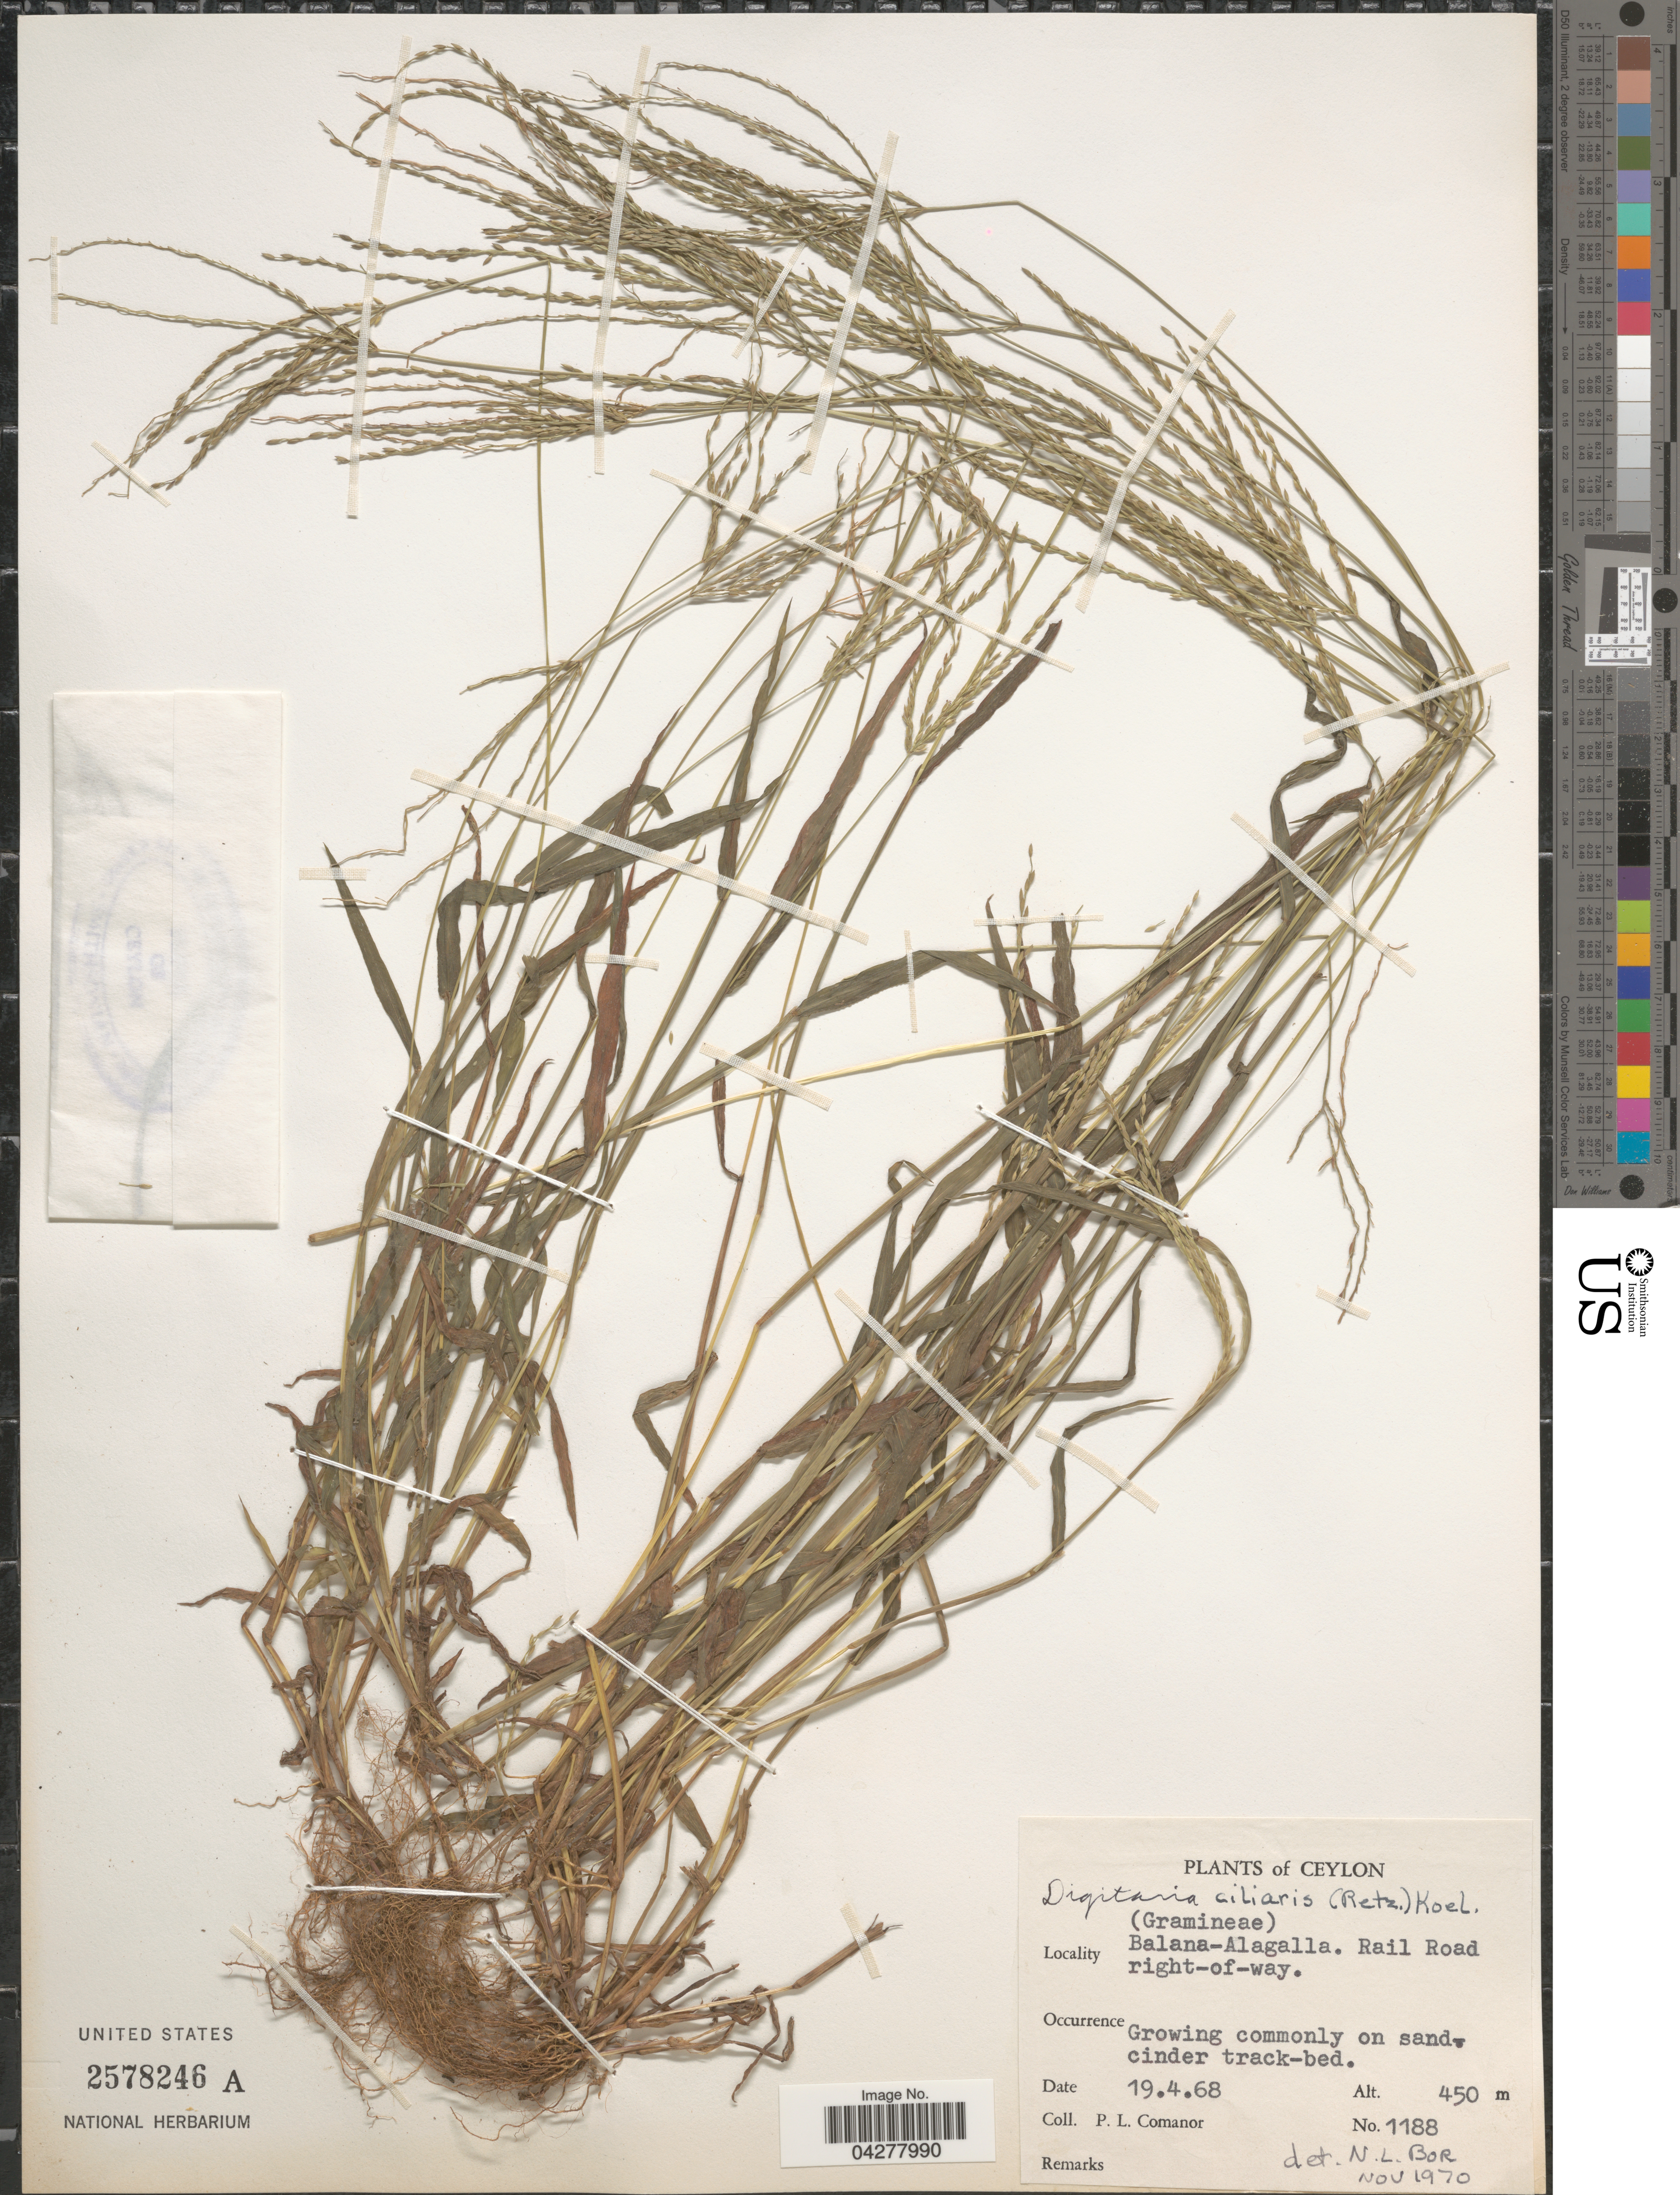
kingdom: Plantae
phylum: Tracheophyta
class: Liliopsida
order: Poales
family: Poaceae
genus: Digitaria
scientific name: Digitaria ciliaris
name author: (Retz.) Koeler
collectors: P. Comanor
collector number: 1188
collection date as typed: Transcribed d/m/y: 19/4/68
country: Sri Lanka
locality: Ceylon. Balana-Alagalla. Rail Road right-of-way.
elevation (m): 450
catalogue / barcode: US 2578246A